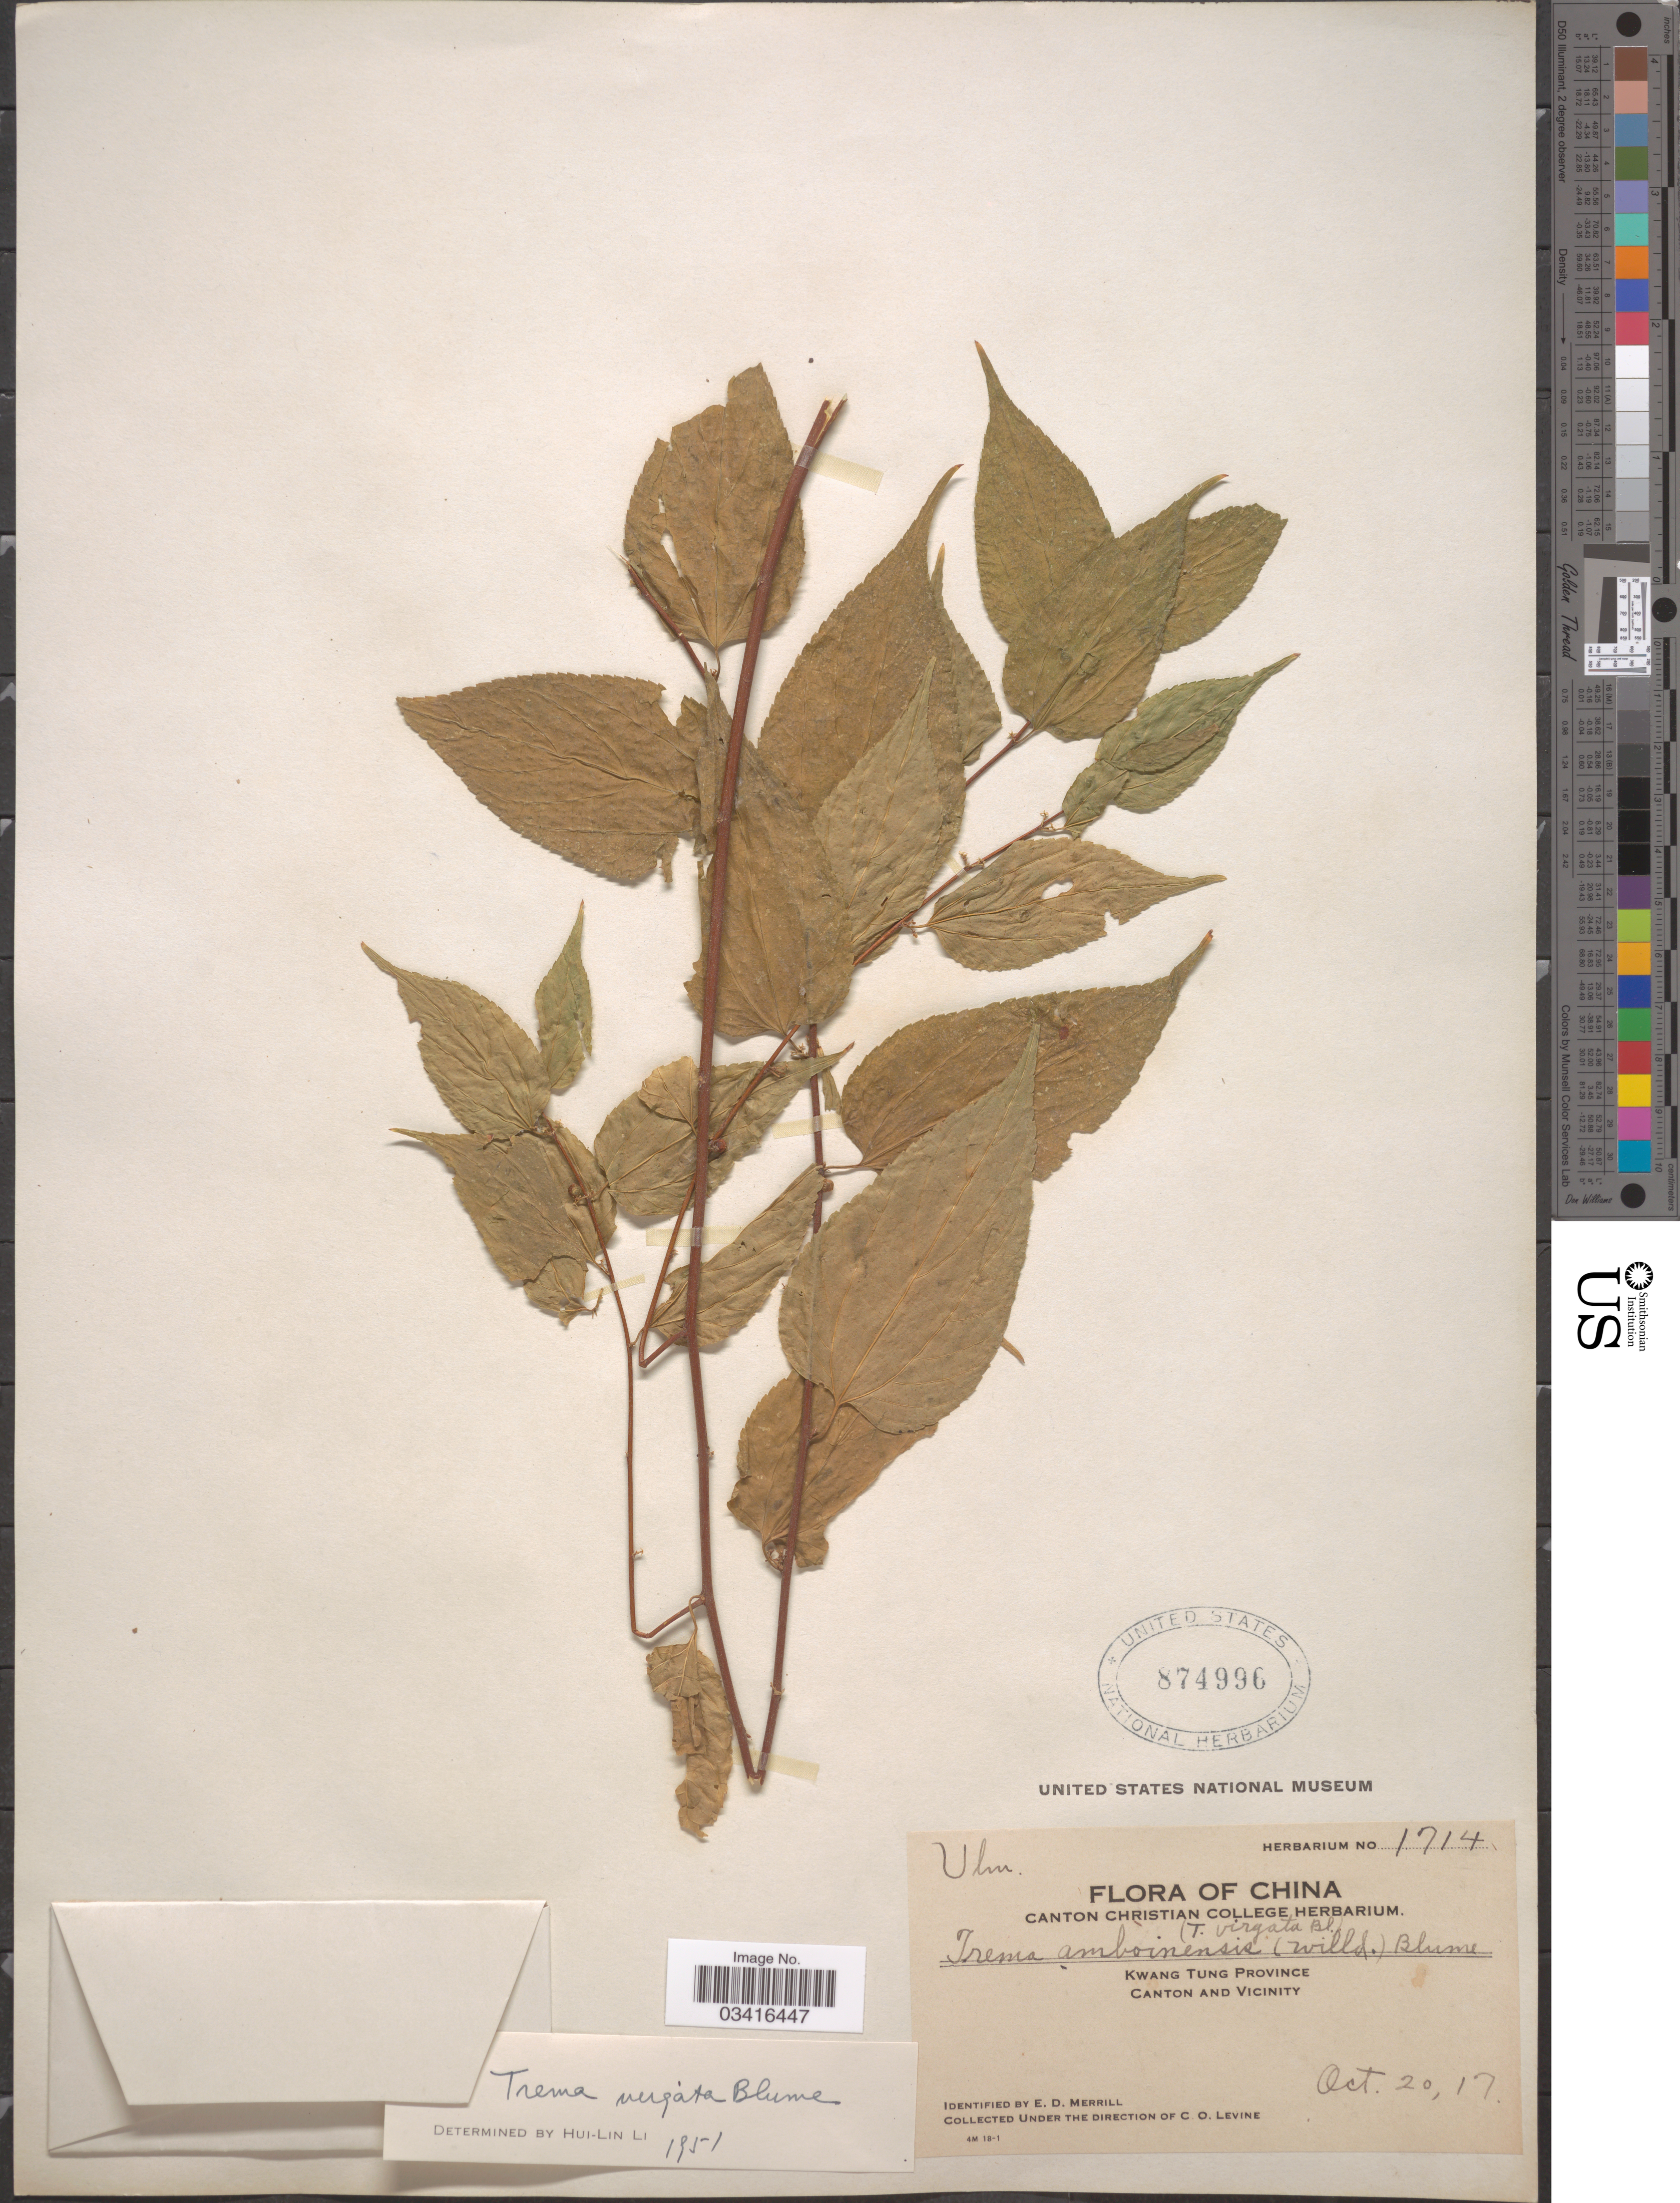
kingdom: Plantae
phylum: Tracheophyta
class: Magnoliopsida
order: Rosales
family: Cannabaceae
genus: Trema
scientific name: Trema cannabina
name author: Lour.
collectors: C. O. Levine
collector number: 1714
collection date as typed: Transcribed d/m/y: 20/10/17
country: China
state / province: Guangdong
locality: Kwang Tung Province. Canton and vicinity.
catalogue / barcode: US 874996